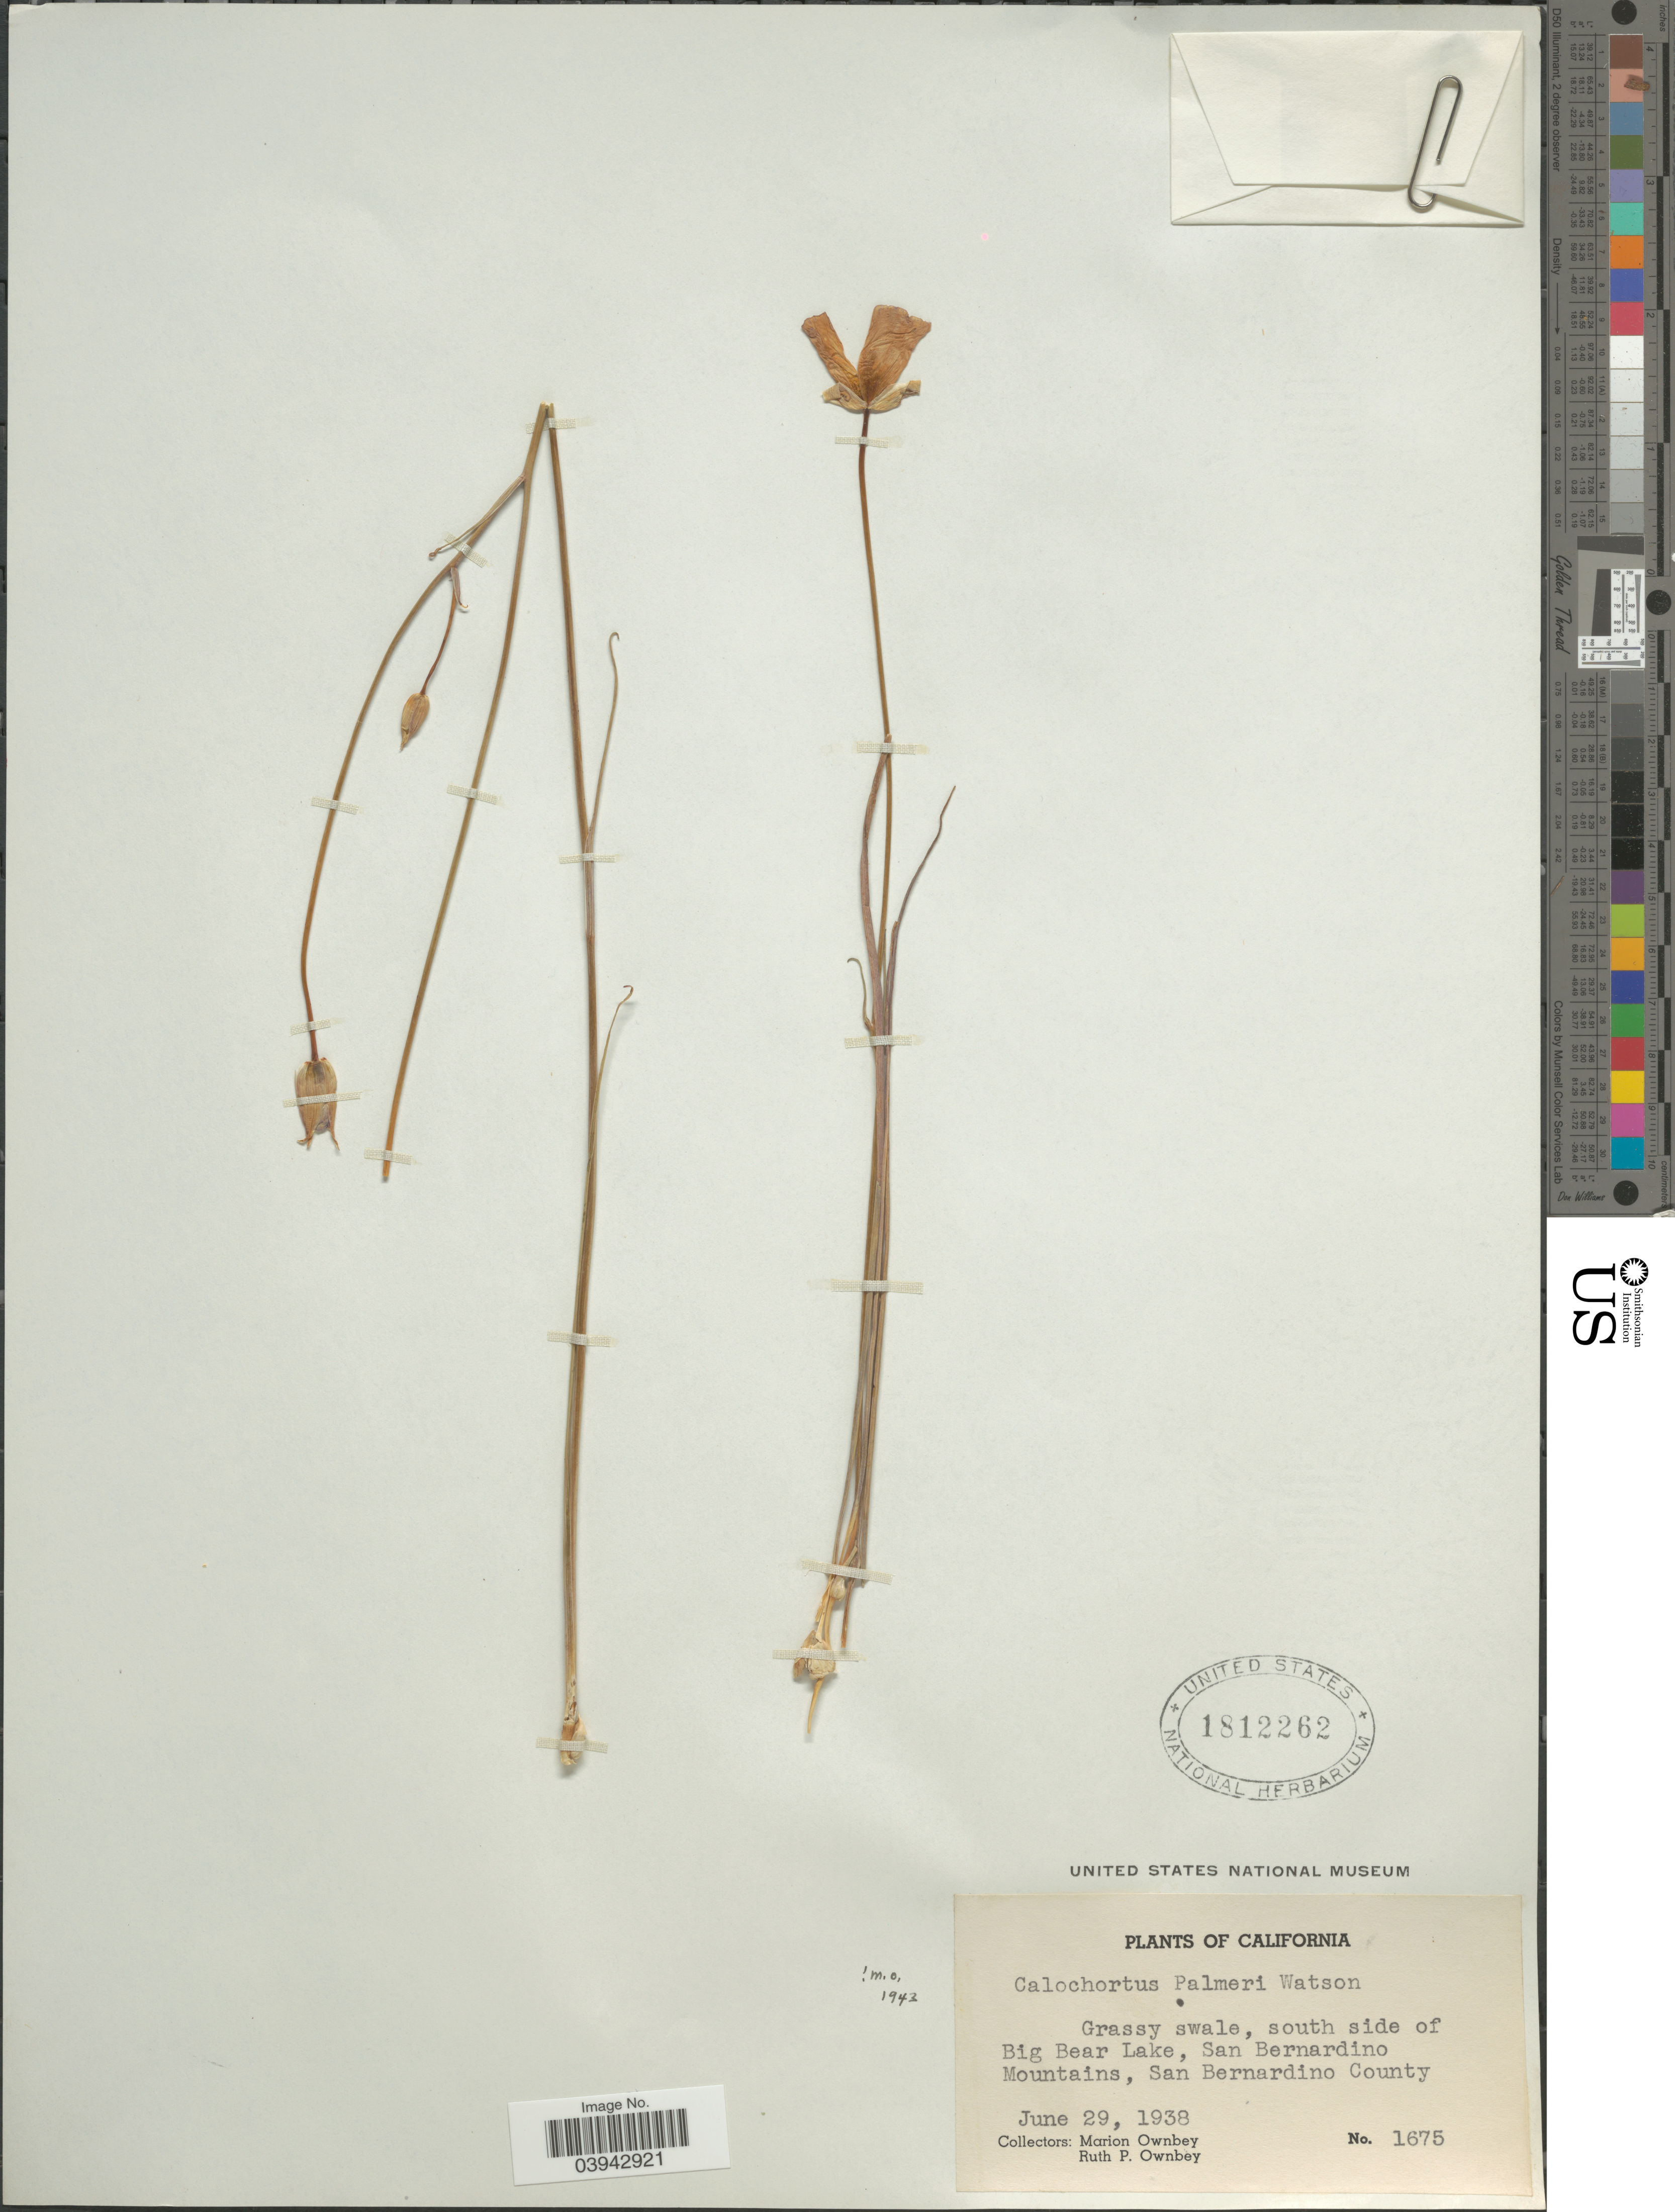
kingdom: Plantae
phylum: Tracheophyta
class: Liliopsida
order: Liliales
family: Liliaceae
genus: Calochortus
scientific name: Calochortus palmeri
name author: S. Watson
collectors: M. Ownbey & R. Ownbey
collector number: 1675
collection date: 1938-06-29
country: United States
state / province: California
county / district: San Bernardino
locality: South side of Big Bear Lake, San Bernardino Mountains, San Bernardino County.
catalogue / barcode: US 1812262